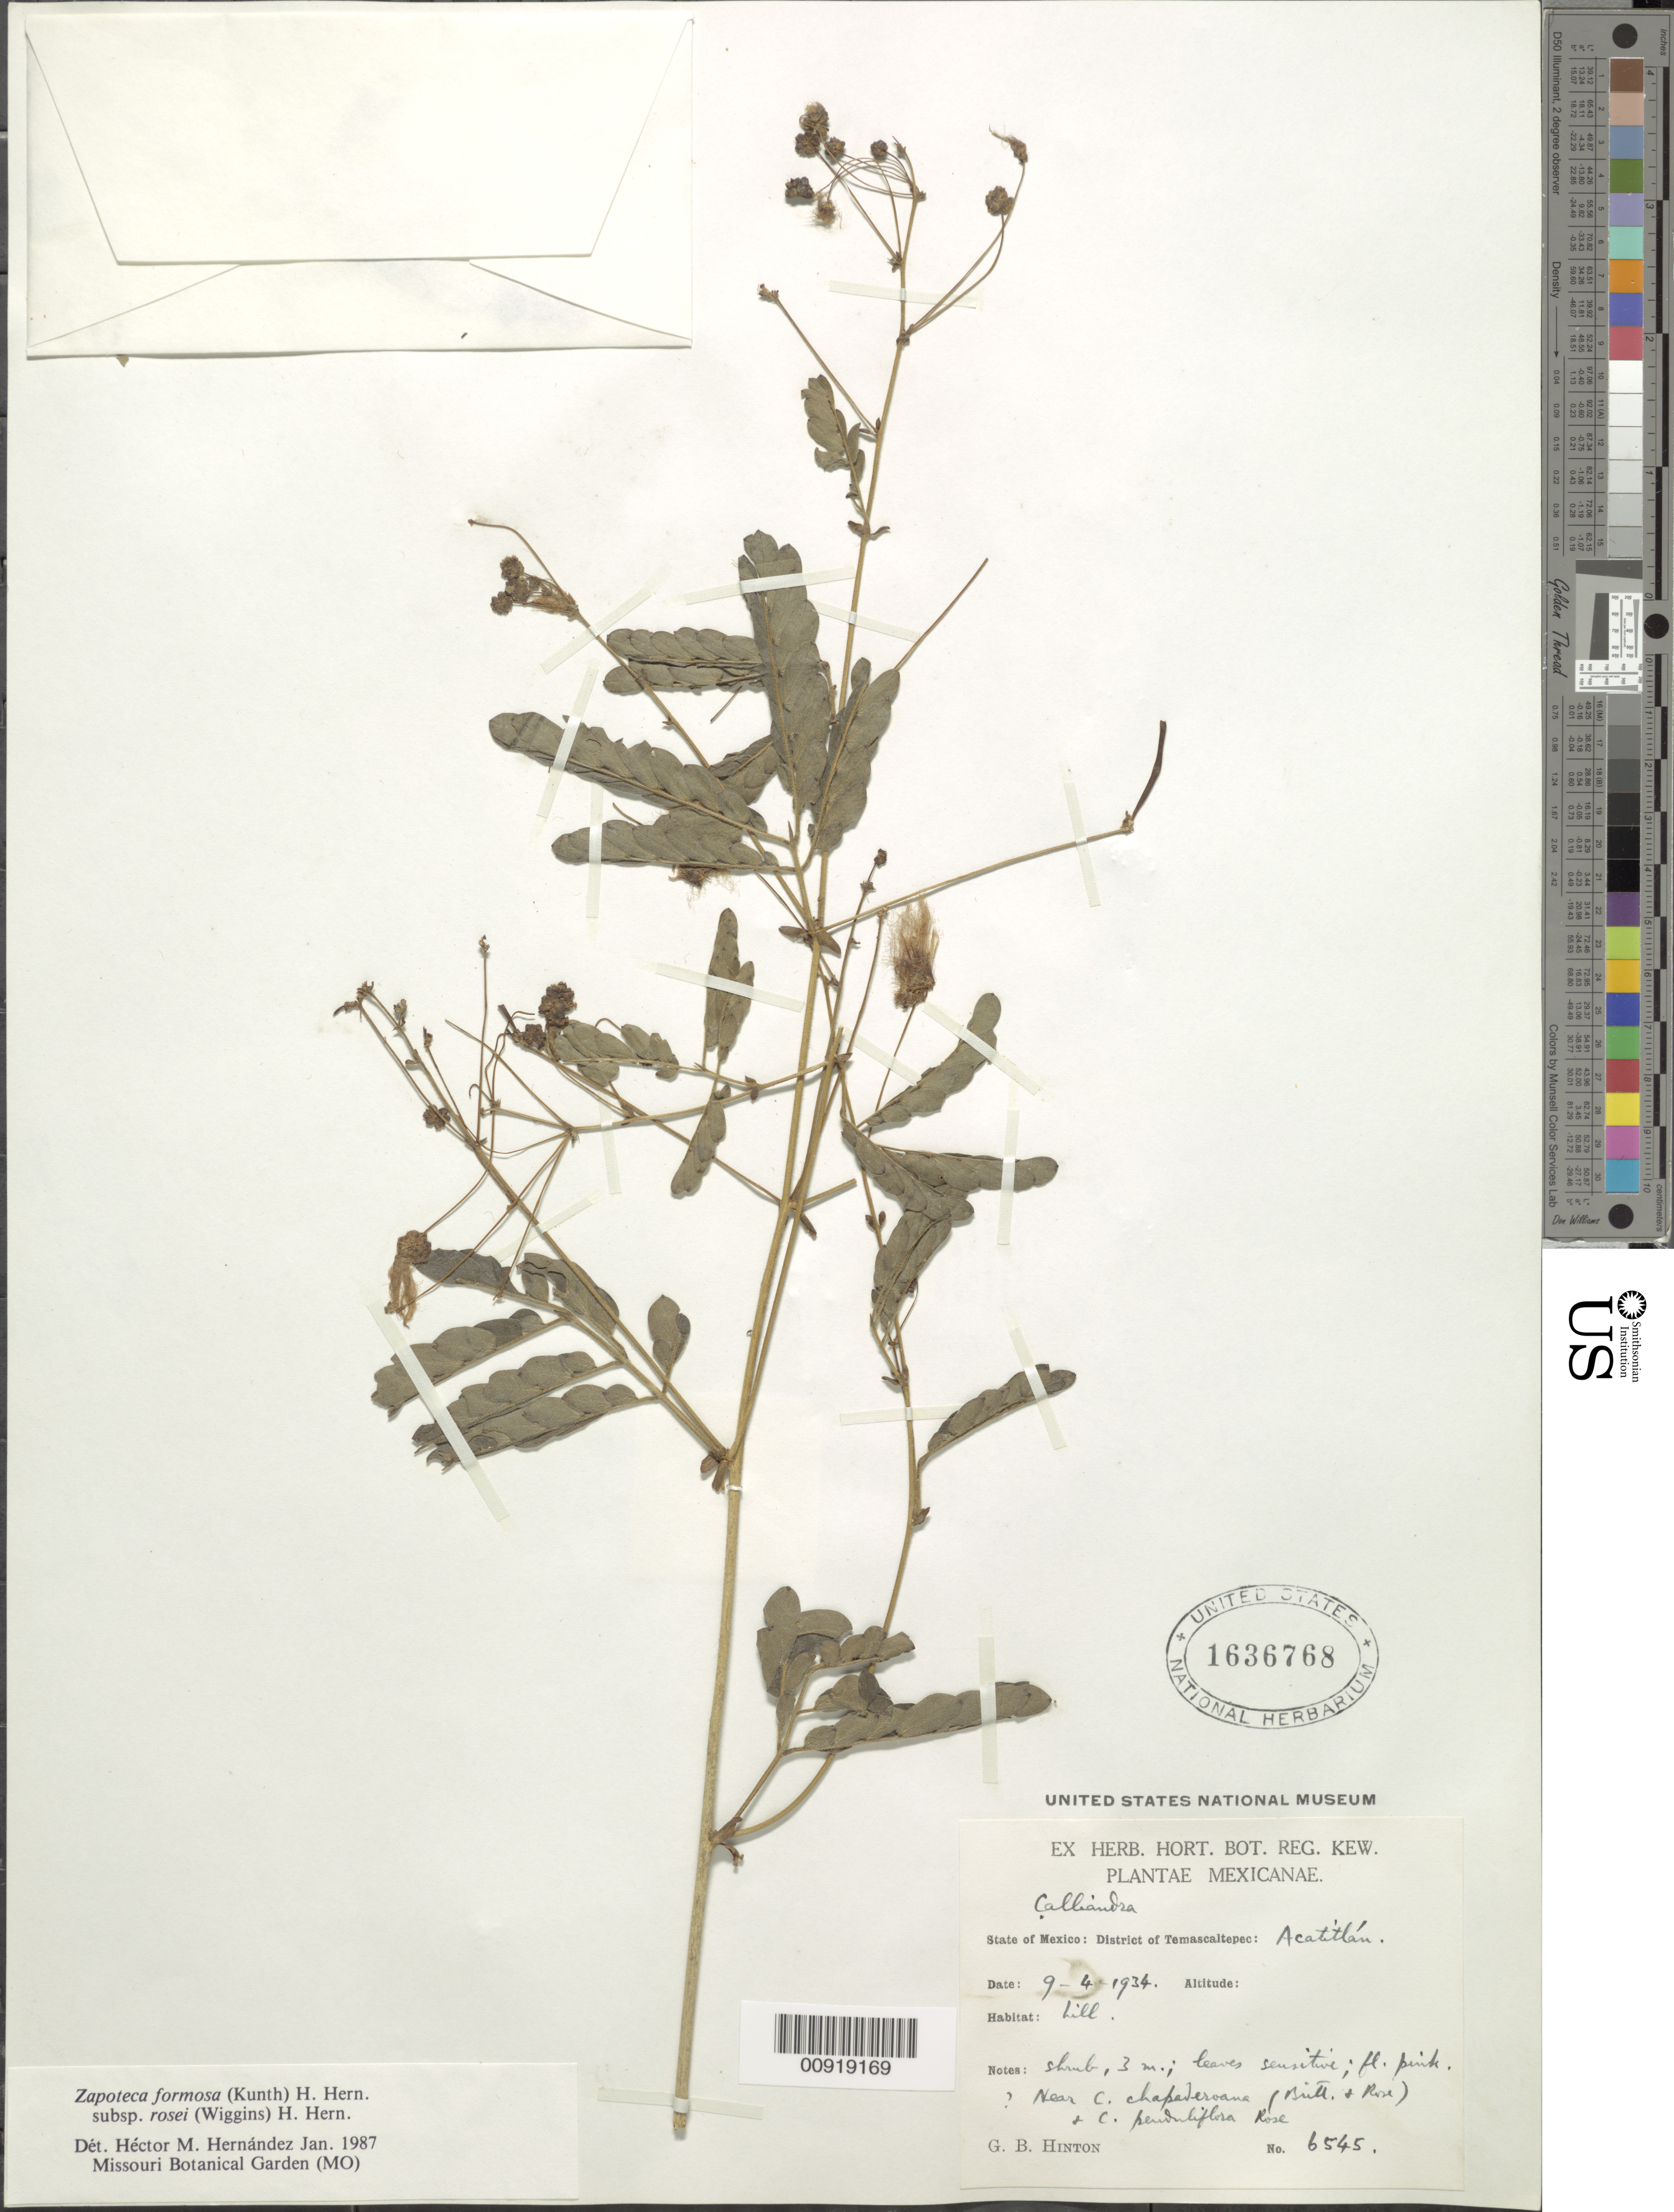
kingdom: Plantae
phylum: Tracheophyta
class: Magnoliopsida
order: Fabales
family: Fabaceae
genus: Zapoteca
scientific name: Zapoteca formosa subsp. rosei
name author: (Wiggins) H.M. Hern.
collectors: G. B. Hinton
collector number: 6545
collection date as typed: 04 Sep 1934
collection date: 1934-09-04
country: Mexico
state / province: México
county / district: Temascaltepec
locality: State of Mexico: District of Temascaltepec: Acatitlán.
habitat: Hill.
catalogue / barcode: US 1636768